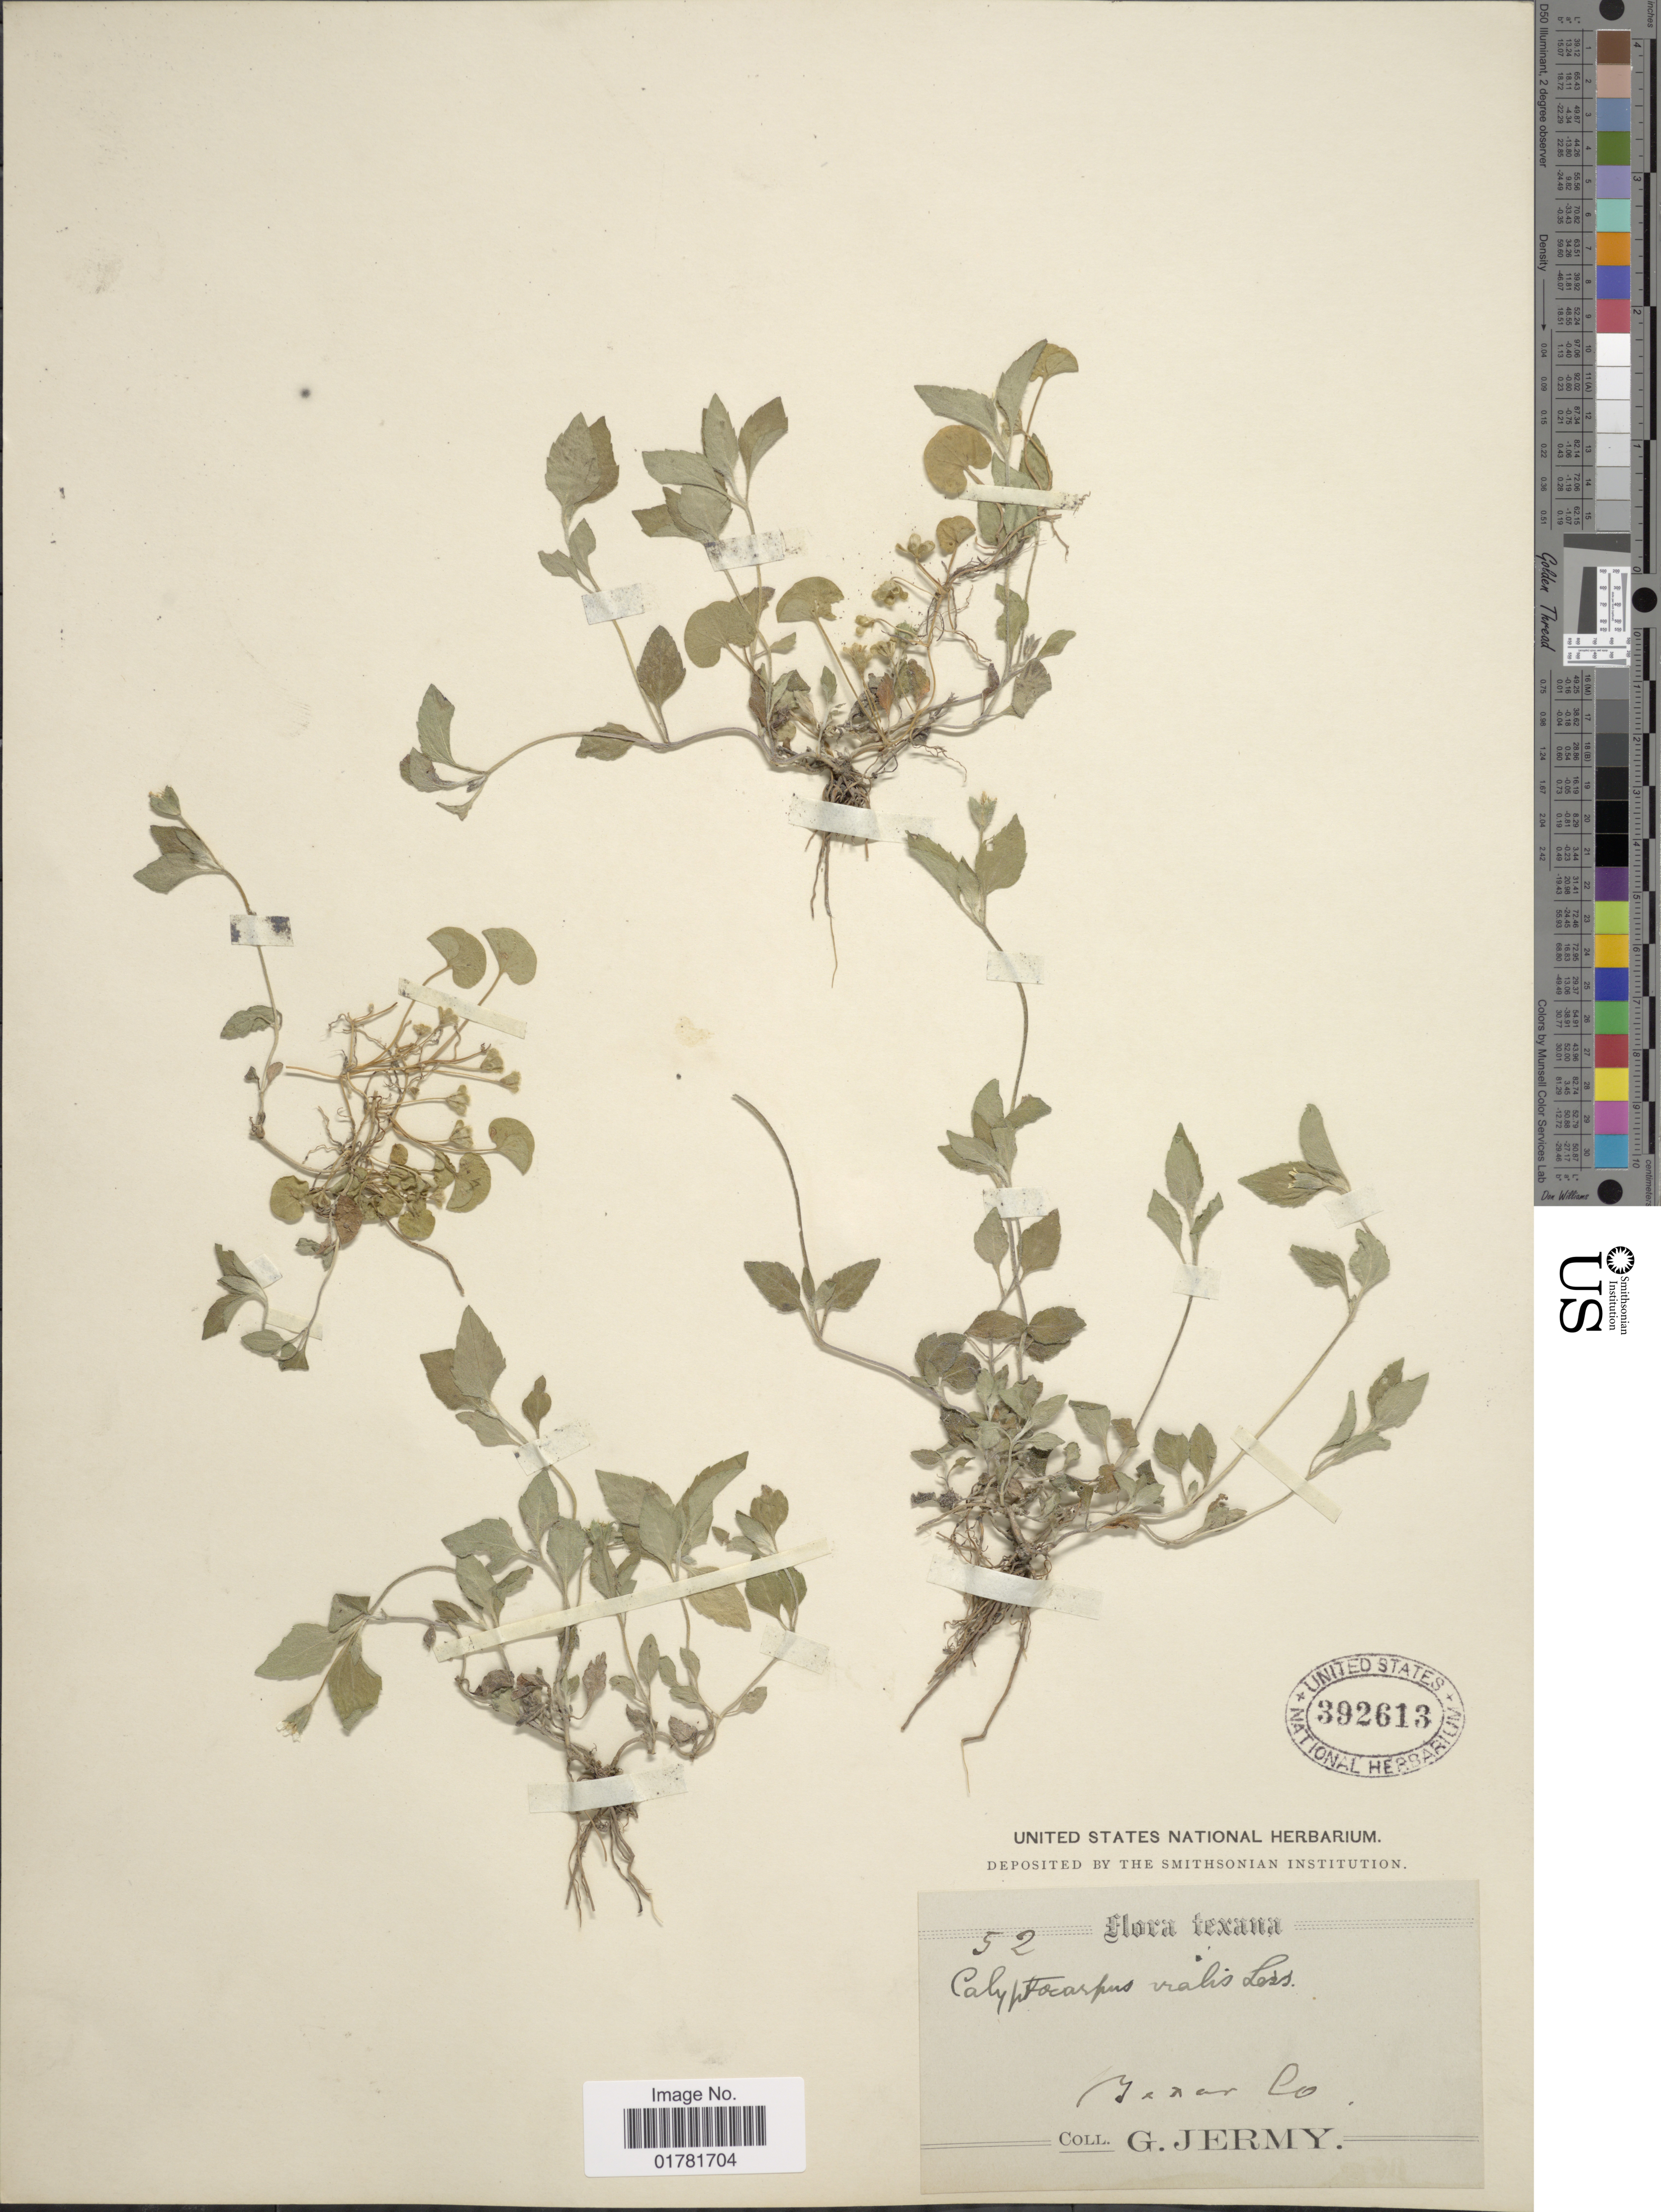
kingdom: Plantae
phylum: Tracheophyta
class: Magnoliopsida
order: Asterales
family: Asteraceae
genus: Calyptocarpus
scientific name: Calyptocarpus vialis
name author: Less.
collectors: G. Jermy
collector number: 52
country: United States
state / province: Texas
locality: Texas Co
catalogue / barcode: US 392613